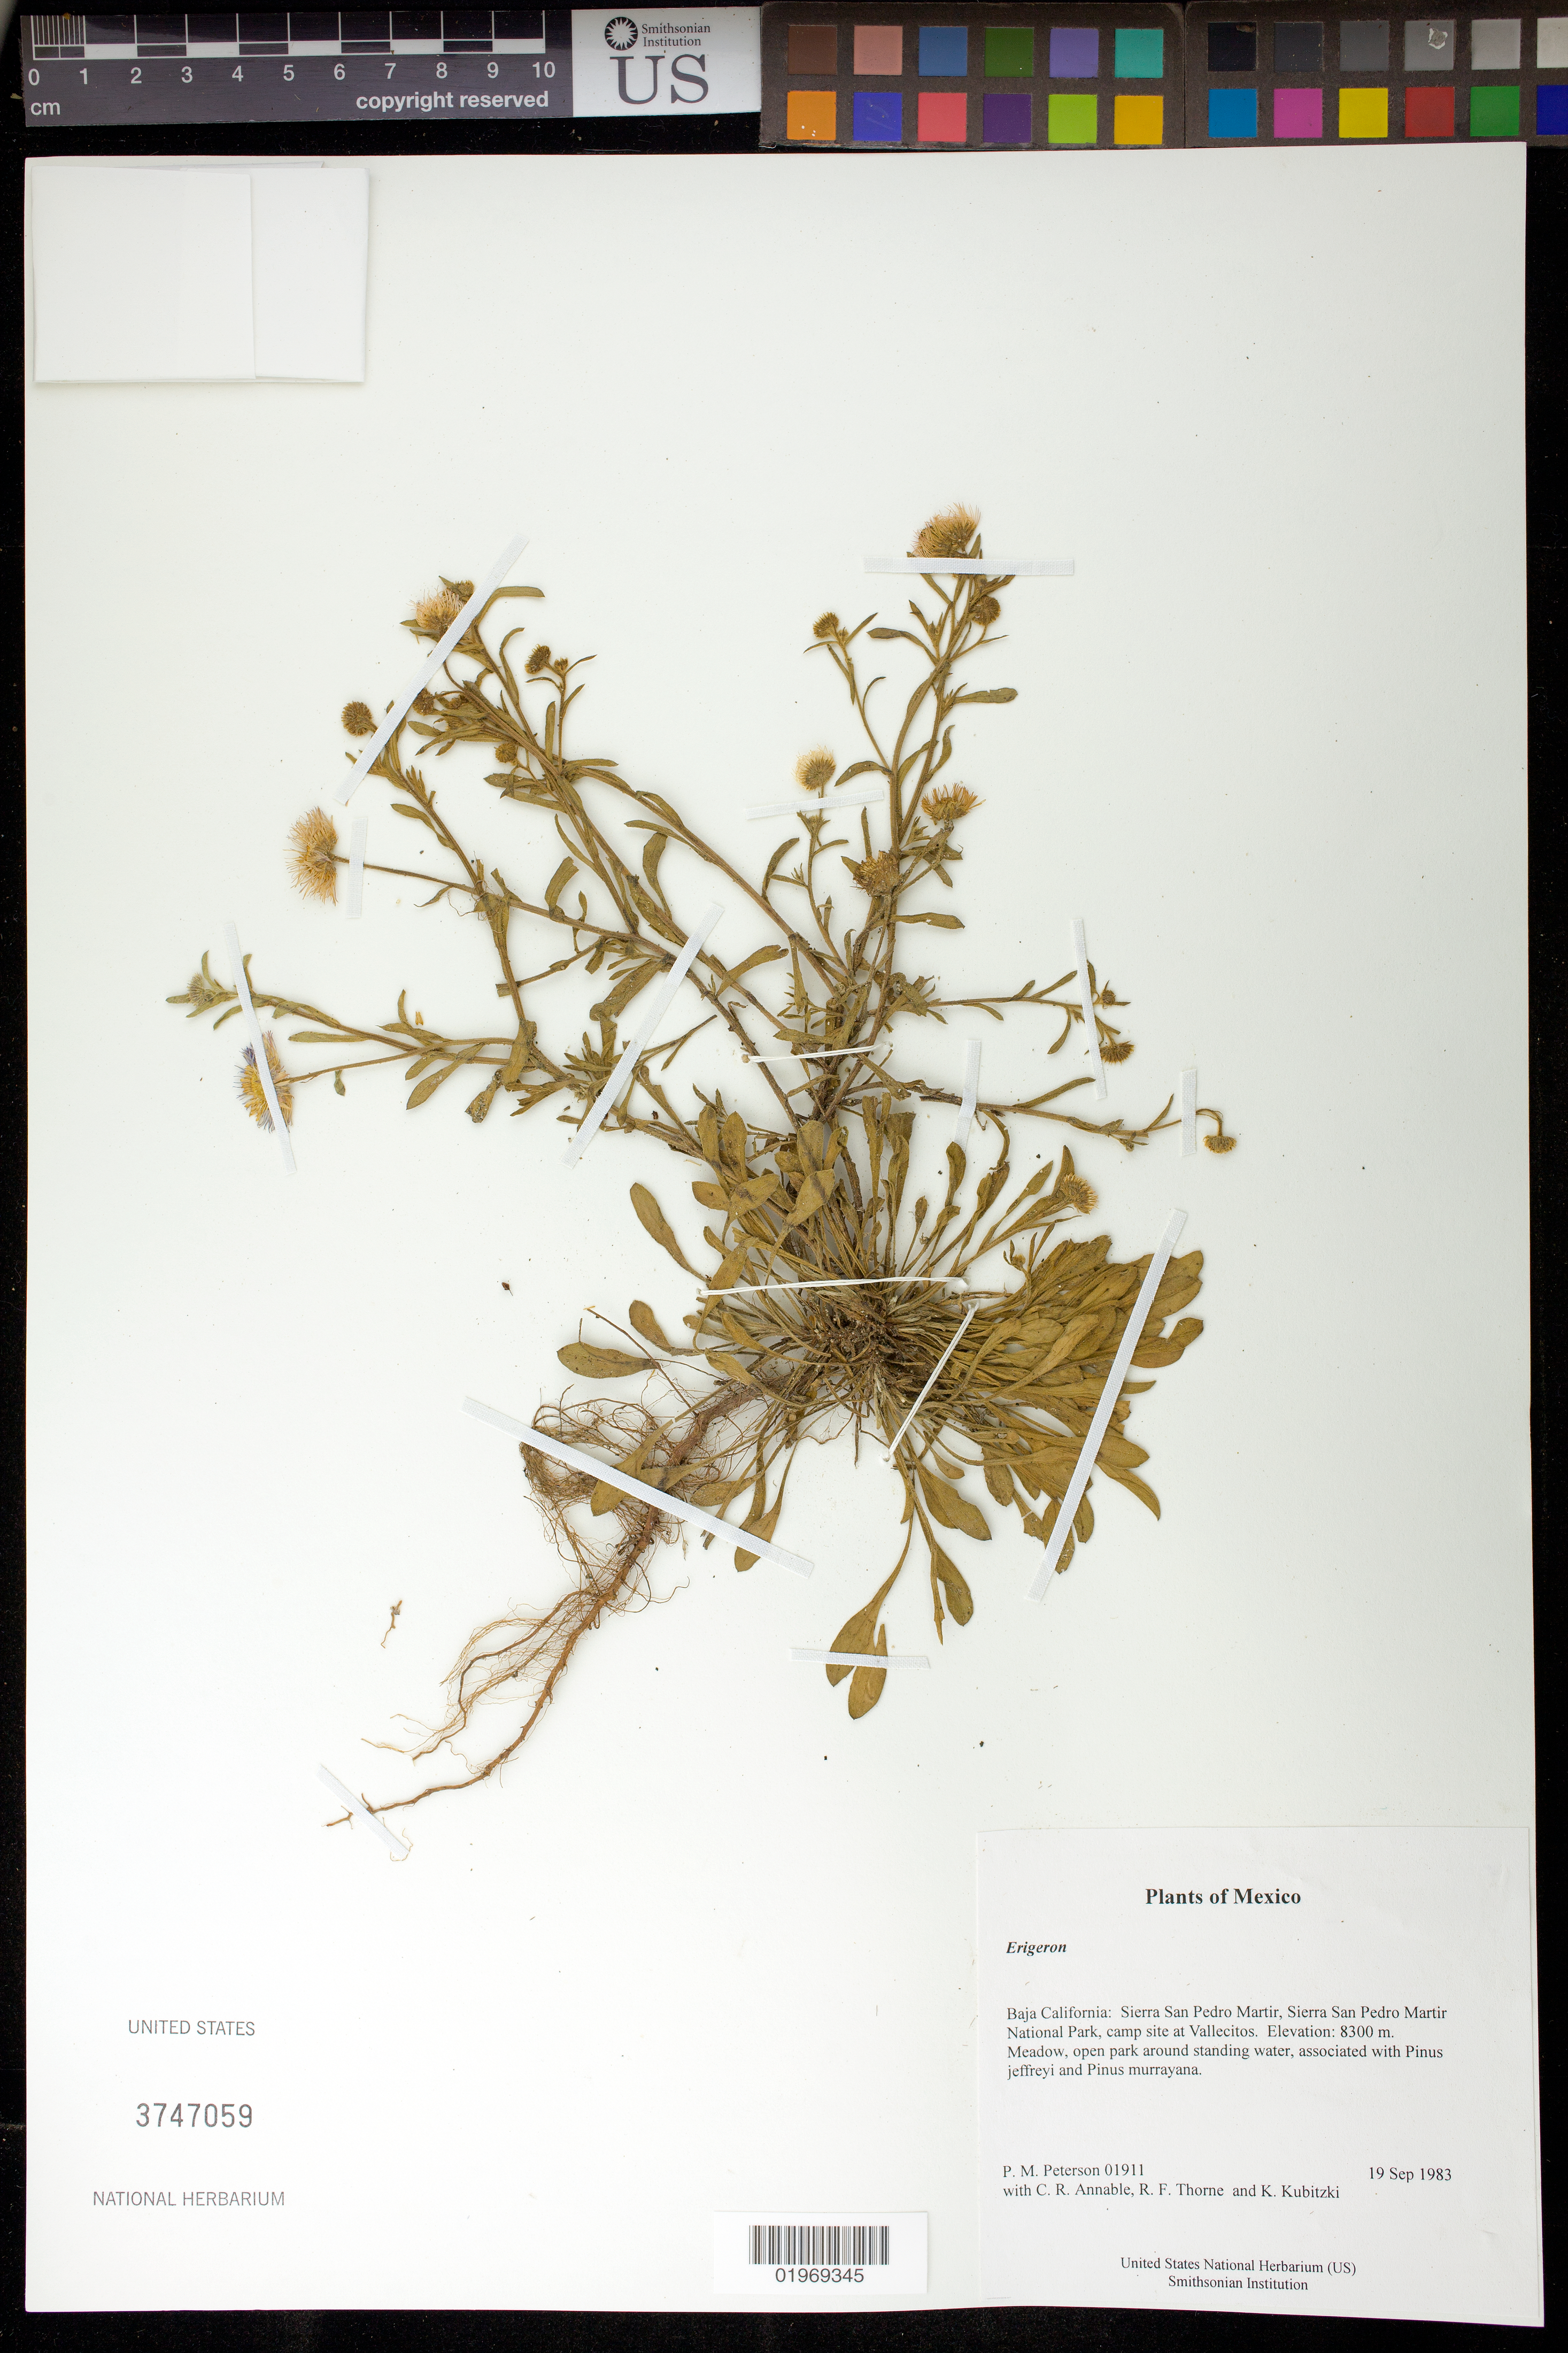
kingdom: Plantae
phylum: Tracheophyta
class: Magnoliopsida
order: Asterales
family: Asteraceae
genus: Erigeron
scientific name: Erigeron sp.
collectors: P. M. Peterson, C. R. Annable, R. F. Thorne & K. Kubitzki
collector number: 01911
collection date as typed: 19 Sep 1983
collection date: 1983-09-19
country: Mexico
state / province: Baja California Norte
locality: Sierra San Pedro Martir, Sierra San Pedro Martir National Park, camp site at Vallecitos.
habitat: Meadow, open park around standing water, associated with Pinus jeffreyi and Pinus murrayana.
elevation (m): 8300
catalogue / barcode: US 3747059